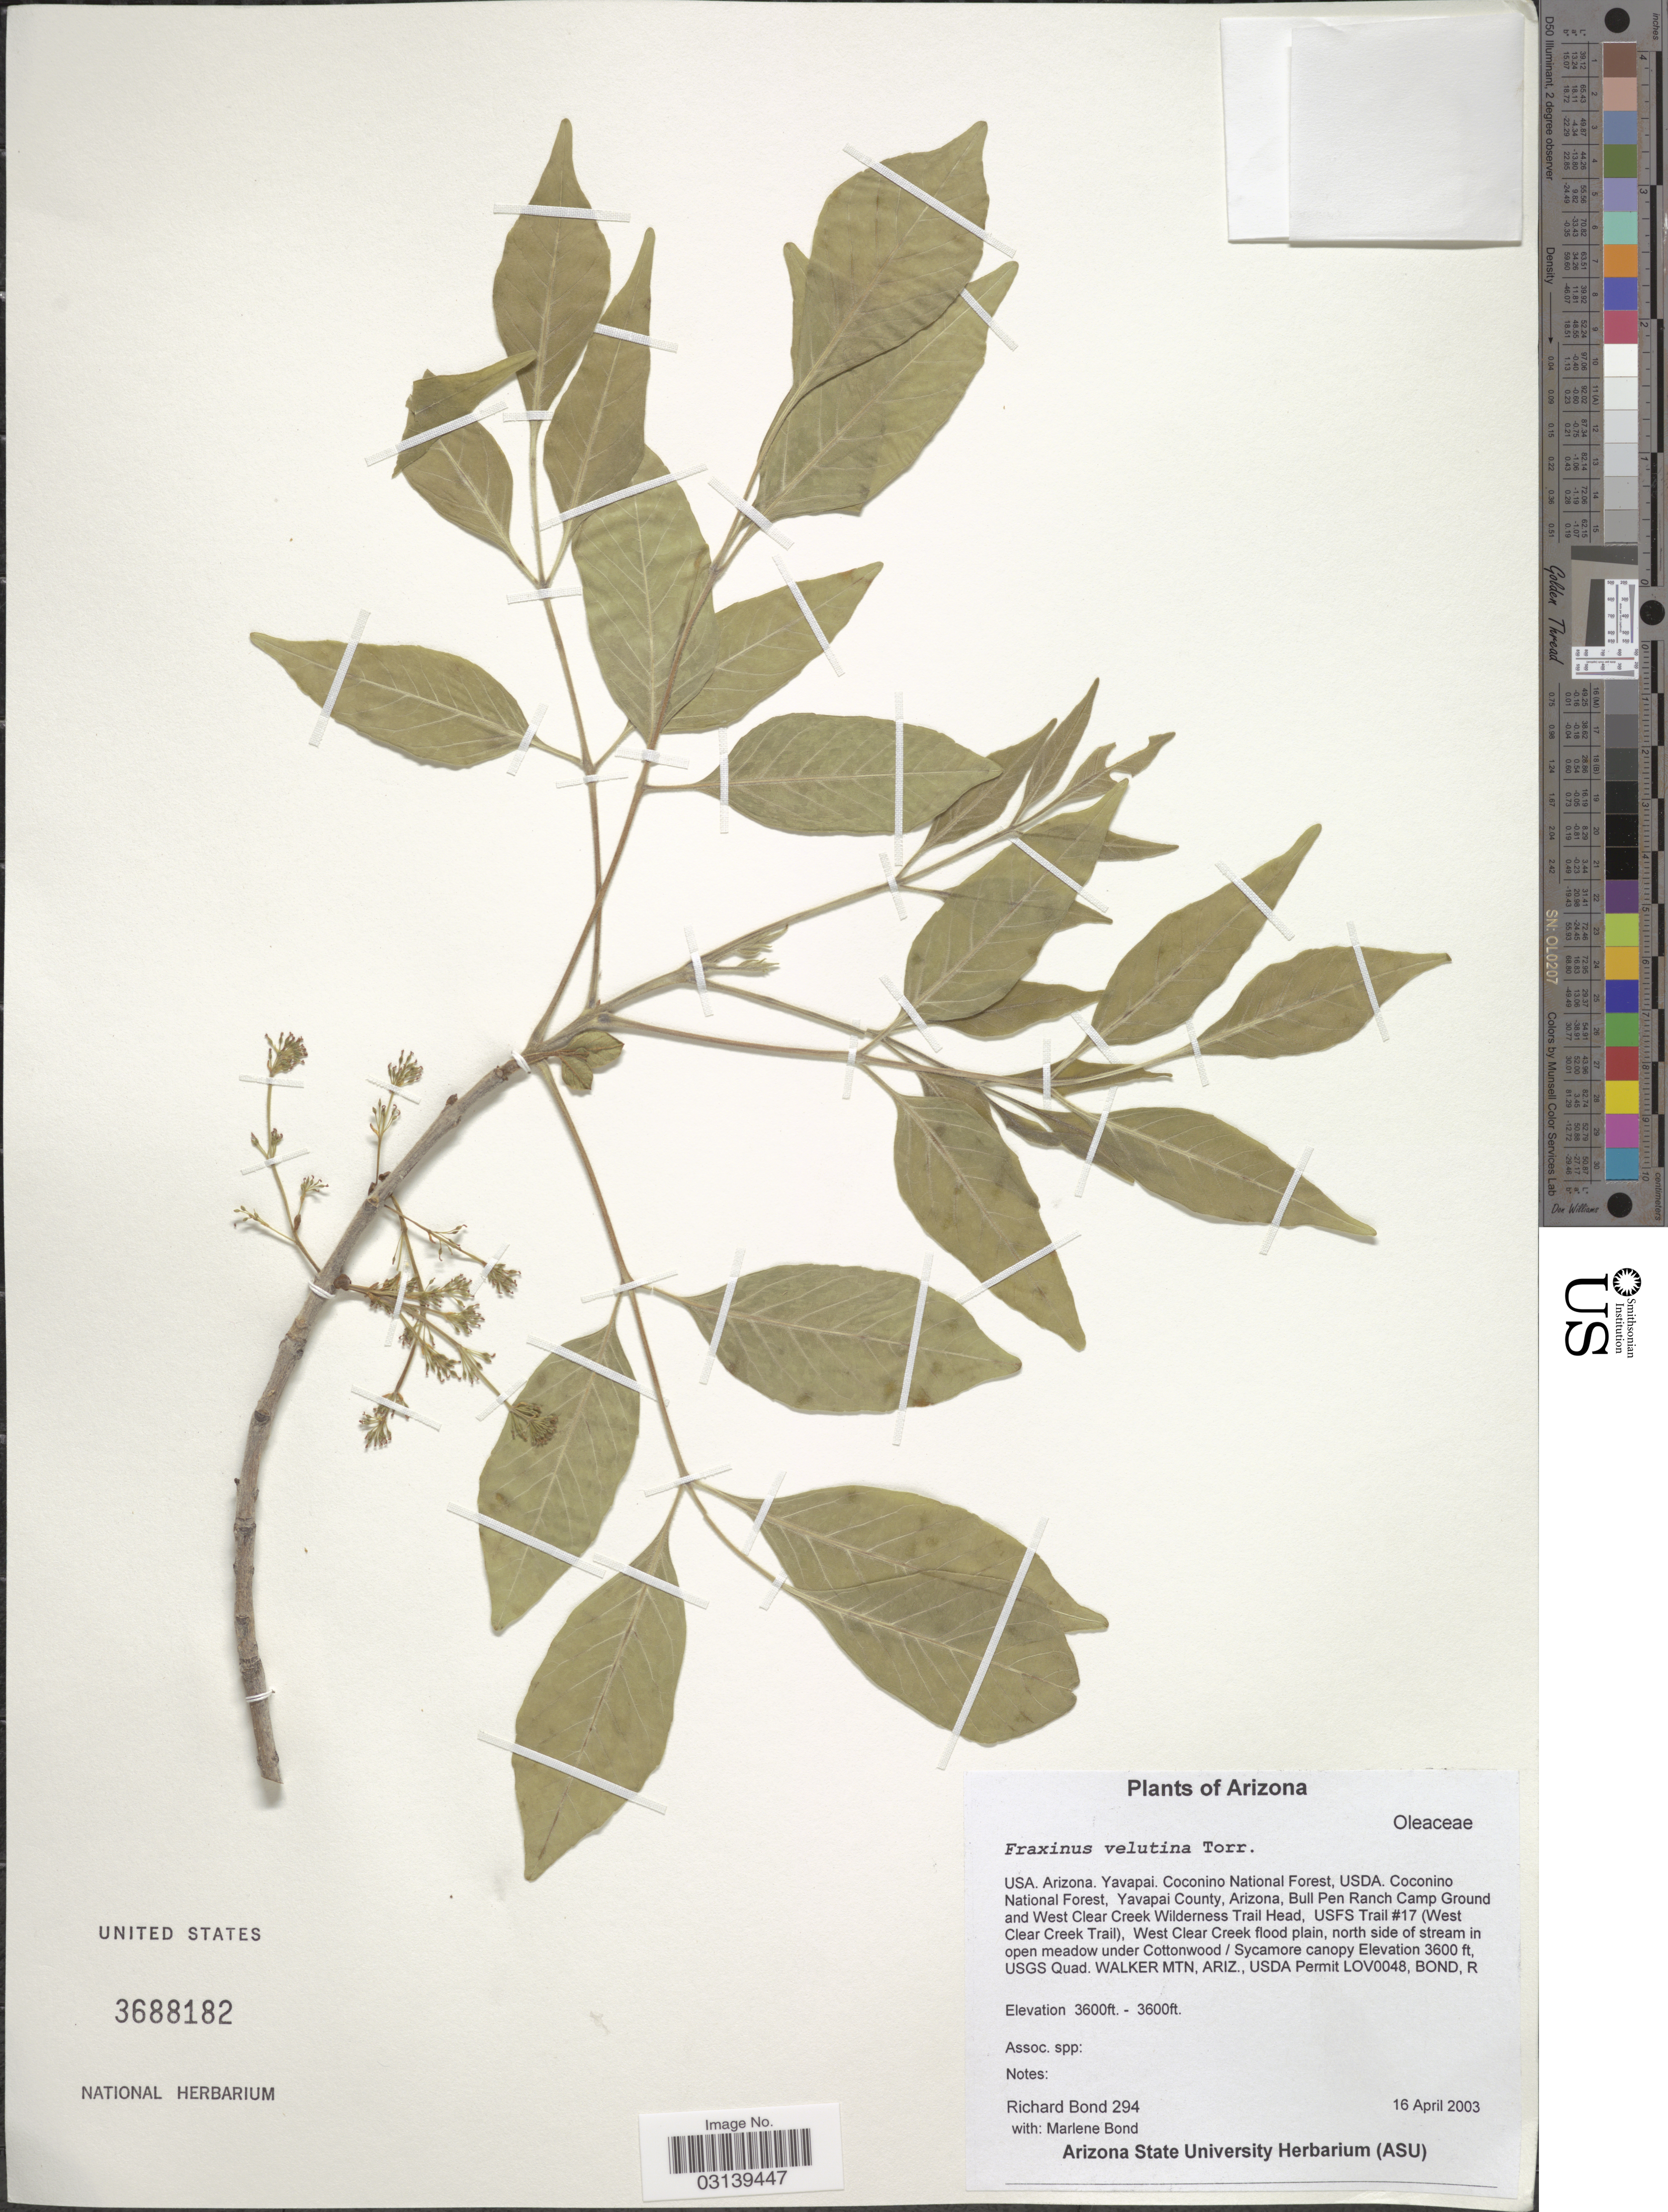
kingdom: Plantae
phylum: Tracheophyta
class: Magnoliopsida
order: Lamiales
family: Oleaceae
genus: Fraxinus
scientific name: Fraxinus velutina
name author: Torr.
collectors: R. Bond & M. Bond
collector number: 294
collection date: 2003-04-16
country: United States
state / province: Arizona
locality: Yavapai. Coconino National Forest, USDA. Coconino National Forest, Yavapai County, Bull Pen Ranch Camp Ground and West Clear Creek Wilderness Trail Head, USFS Trail #17 (West Clear Creek Trail), West Clear Creek flood plain, north side of stream in open meadow under Cottonwood/Sycamore canopy.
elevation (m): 1097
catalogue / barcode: US 3688182